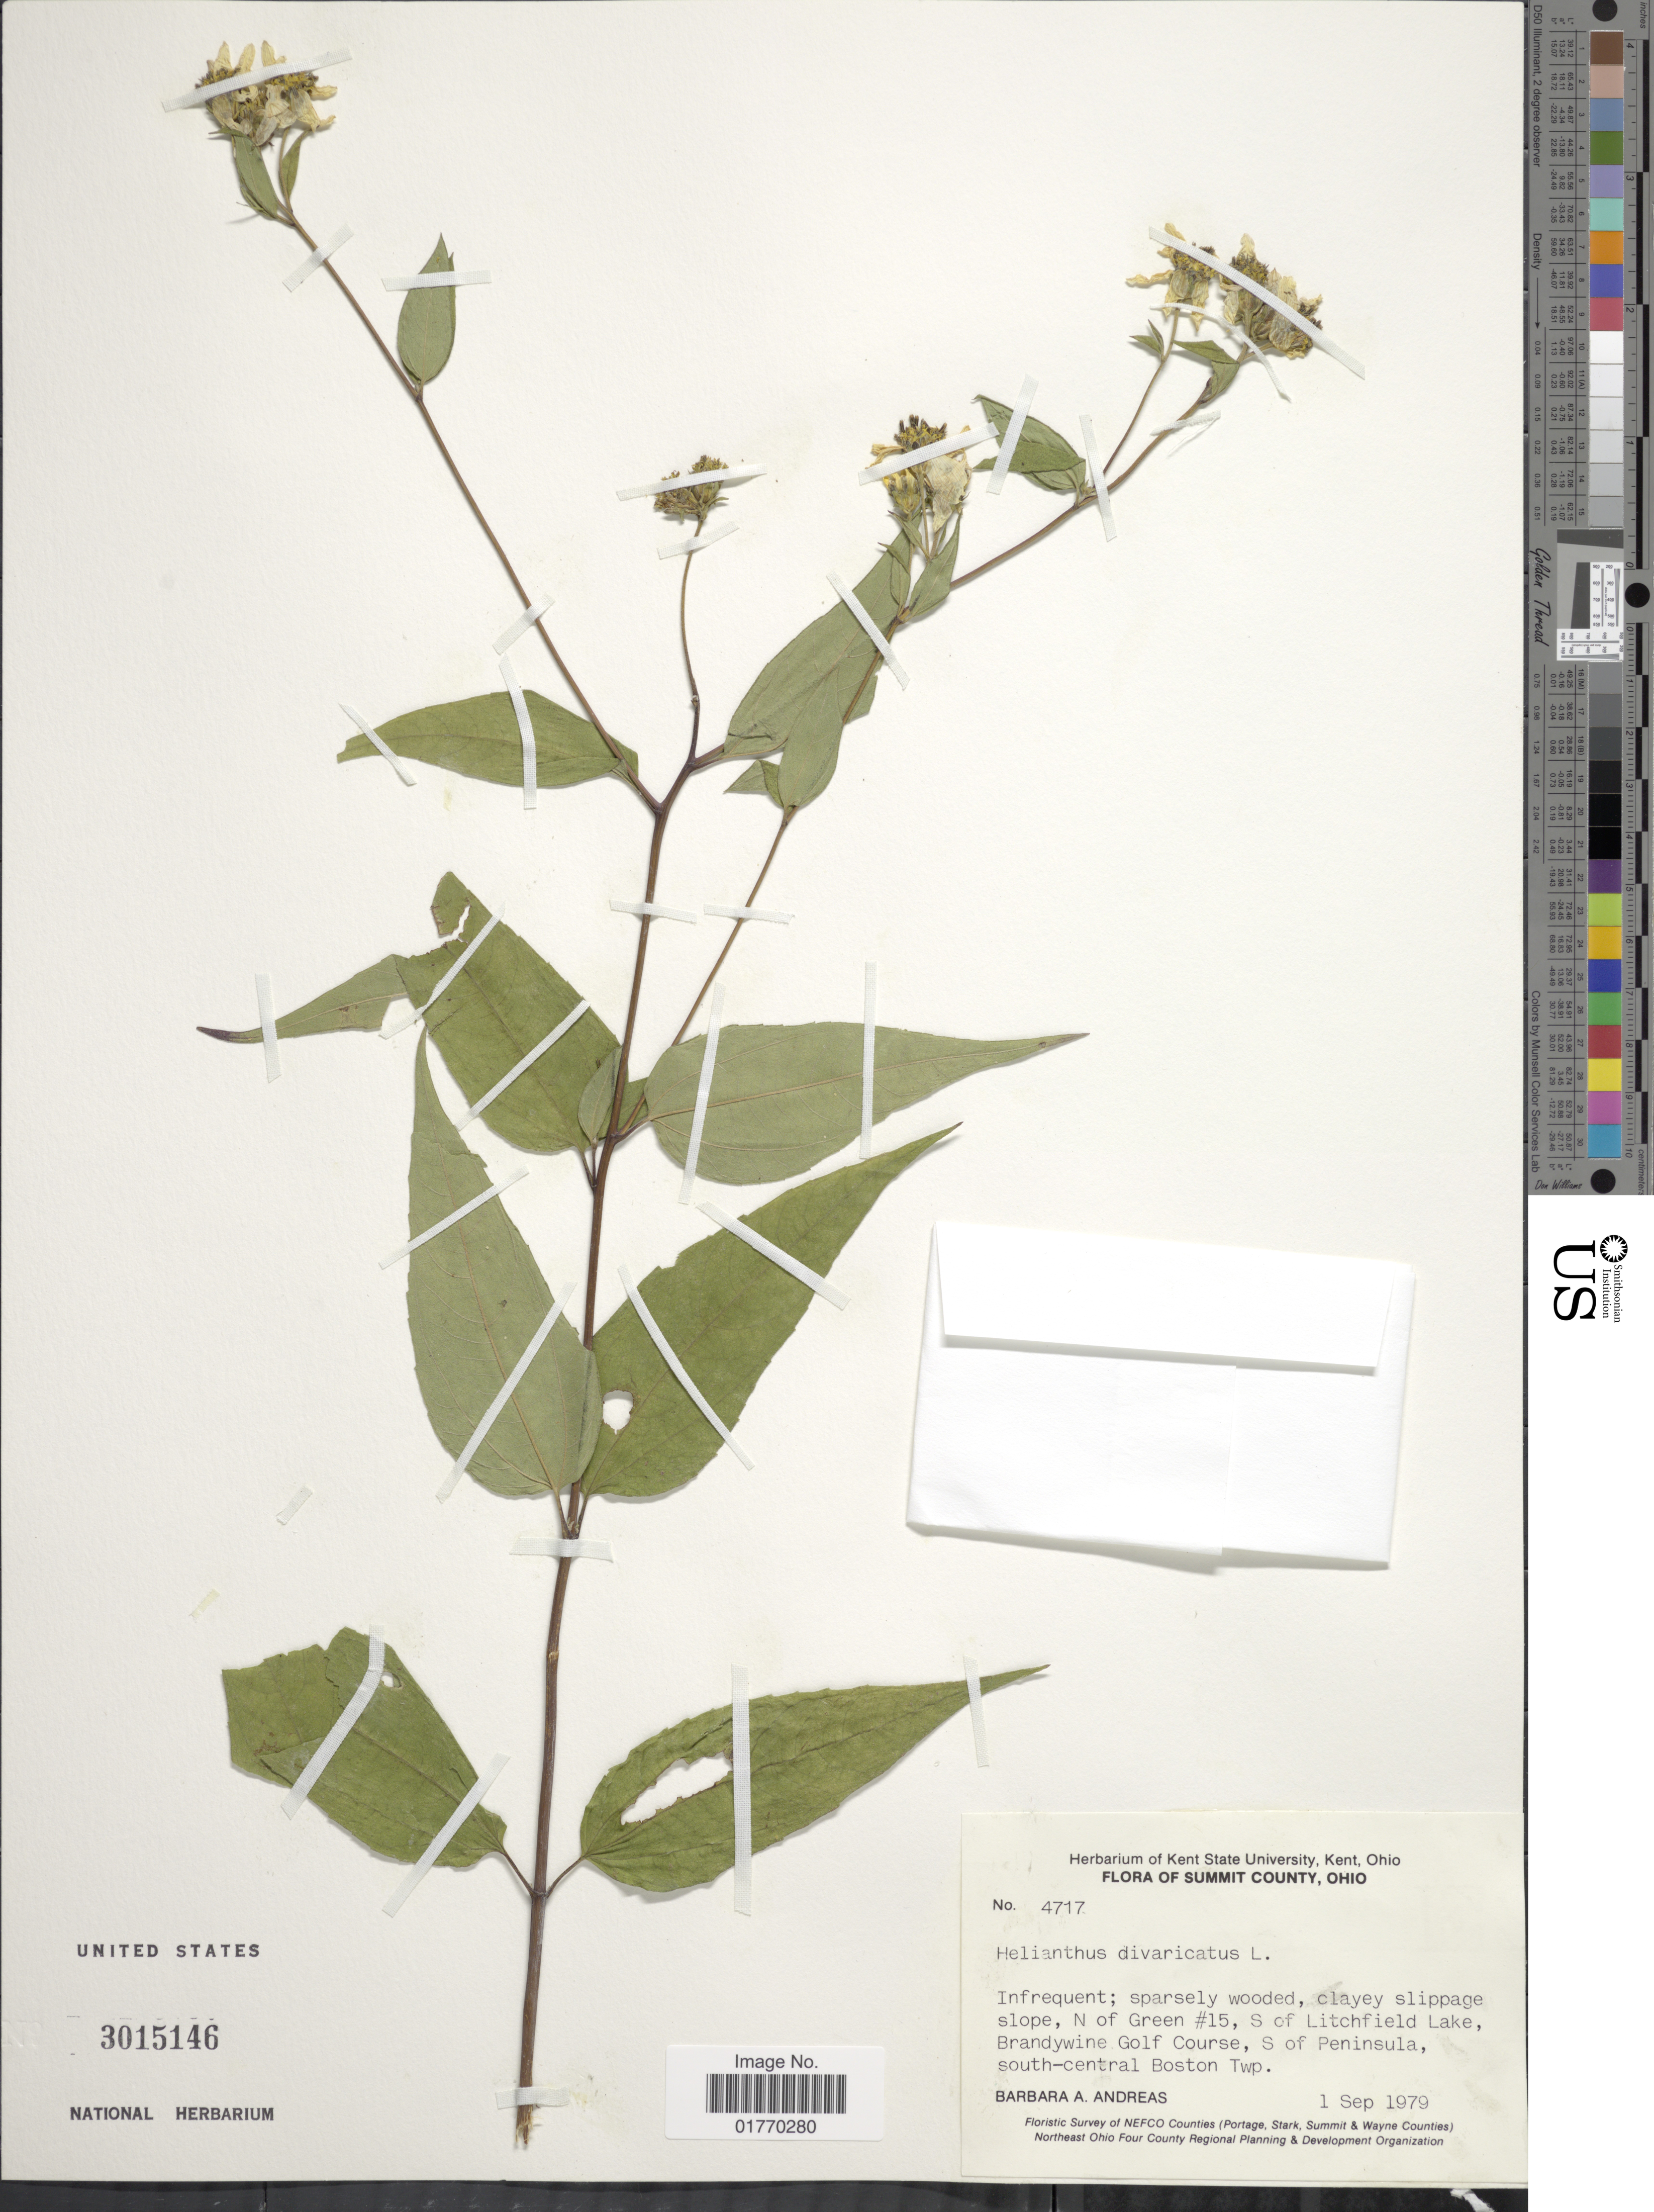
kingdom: Plantae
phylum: Tracheophyta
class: Magnoliopsida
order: Asterales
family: Asteraceae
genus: Helianthus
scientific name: Helianthus divaricatus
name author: L.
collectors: B. A. Andreas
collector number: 4717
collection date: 1979-09-01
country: United States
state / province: Ohio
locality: Summit County, Ohio, Clayey slippage slope, N of Green #15, S of Litchfield Lake, Brandywine Golf Course, S of Peninsula, south-central Boston Twp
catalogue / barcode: US 3015146